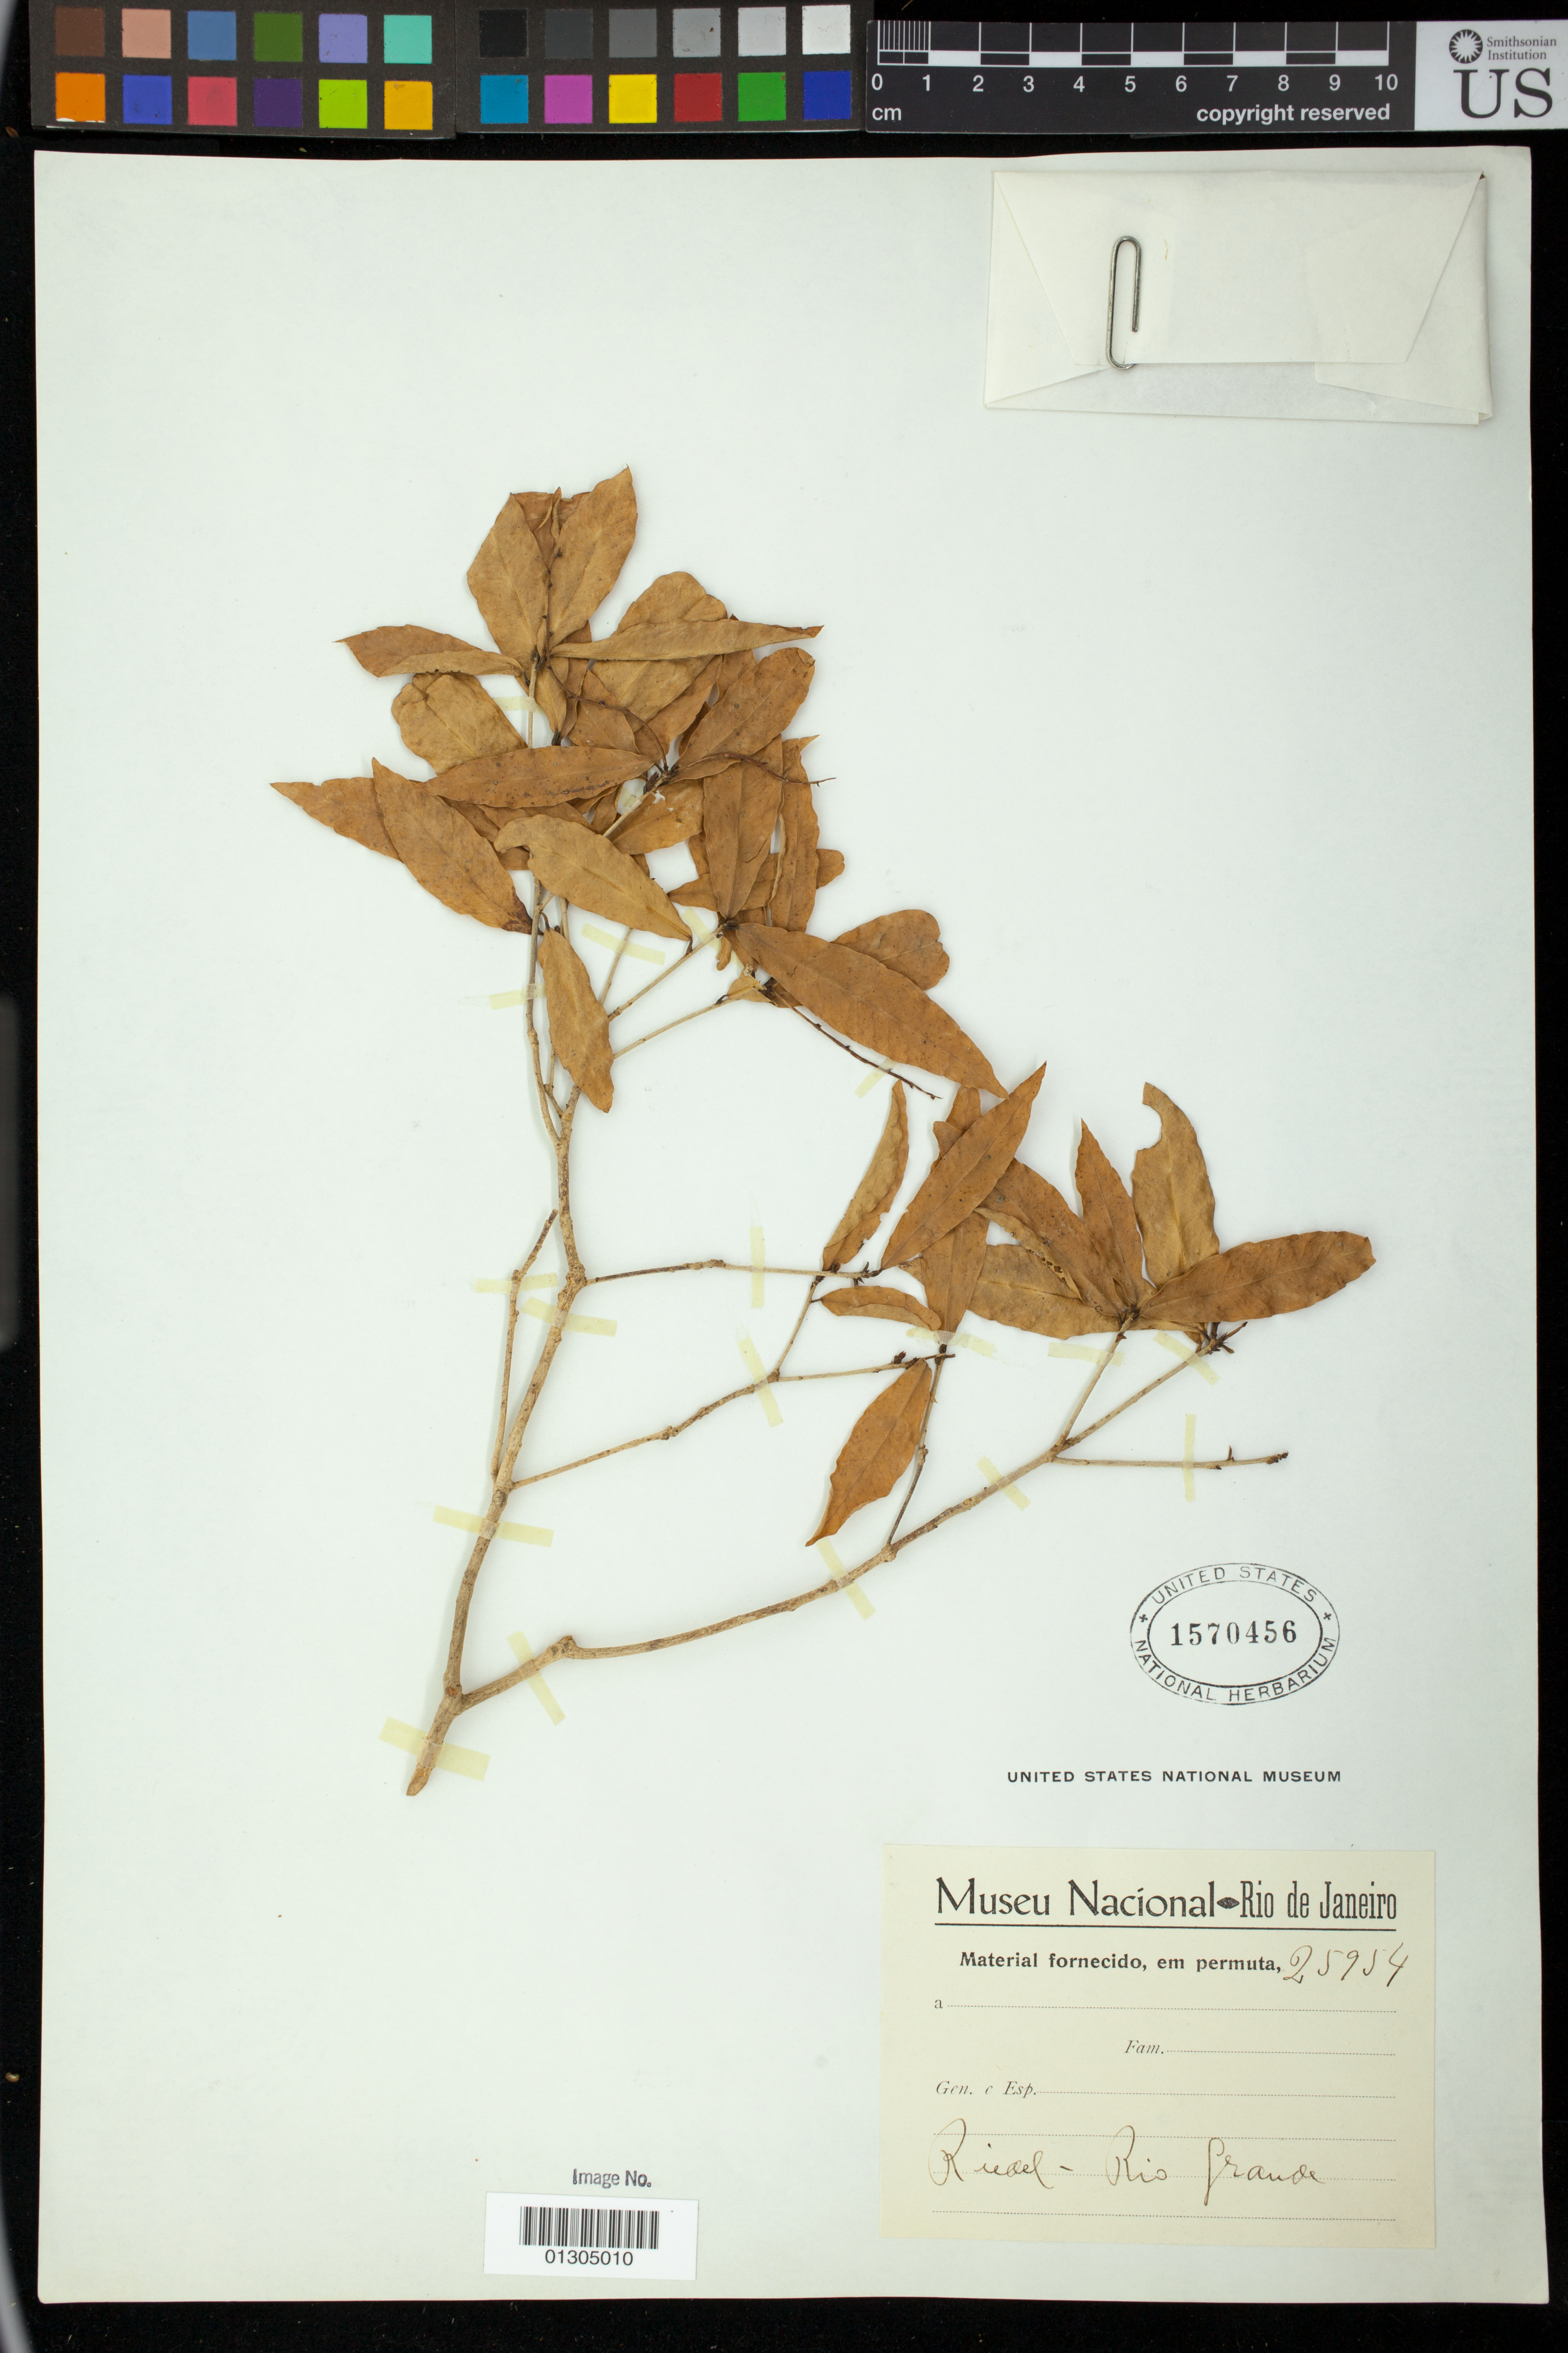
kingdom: Plantae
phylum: Tracheophyta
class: Magnoliopsida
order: Malpighiales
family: Euphorbiaceae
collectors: L. Riedel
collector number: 25954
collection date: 1821/1839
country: Brazil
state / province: Rio Grande do Sul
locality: Rio Grande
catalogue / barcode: US 1570456